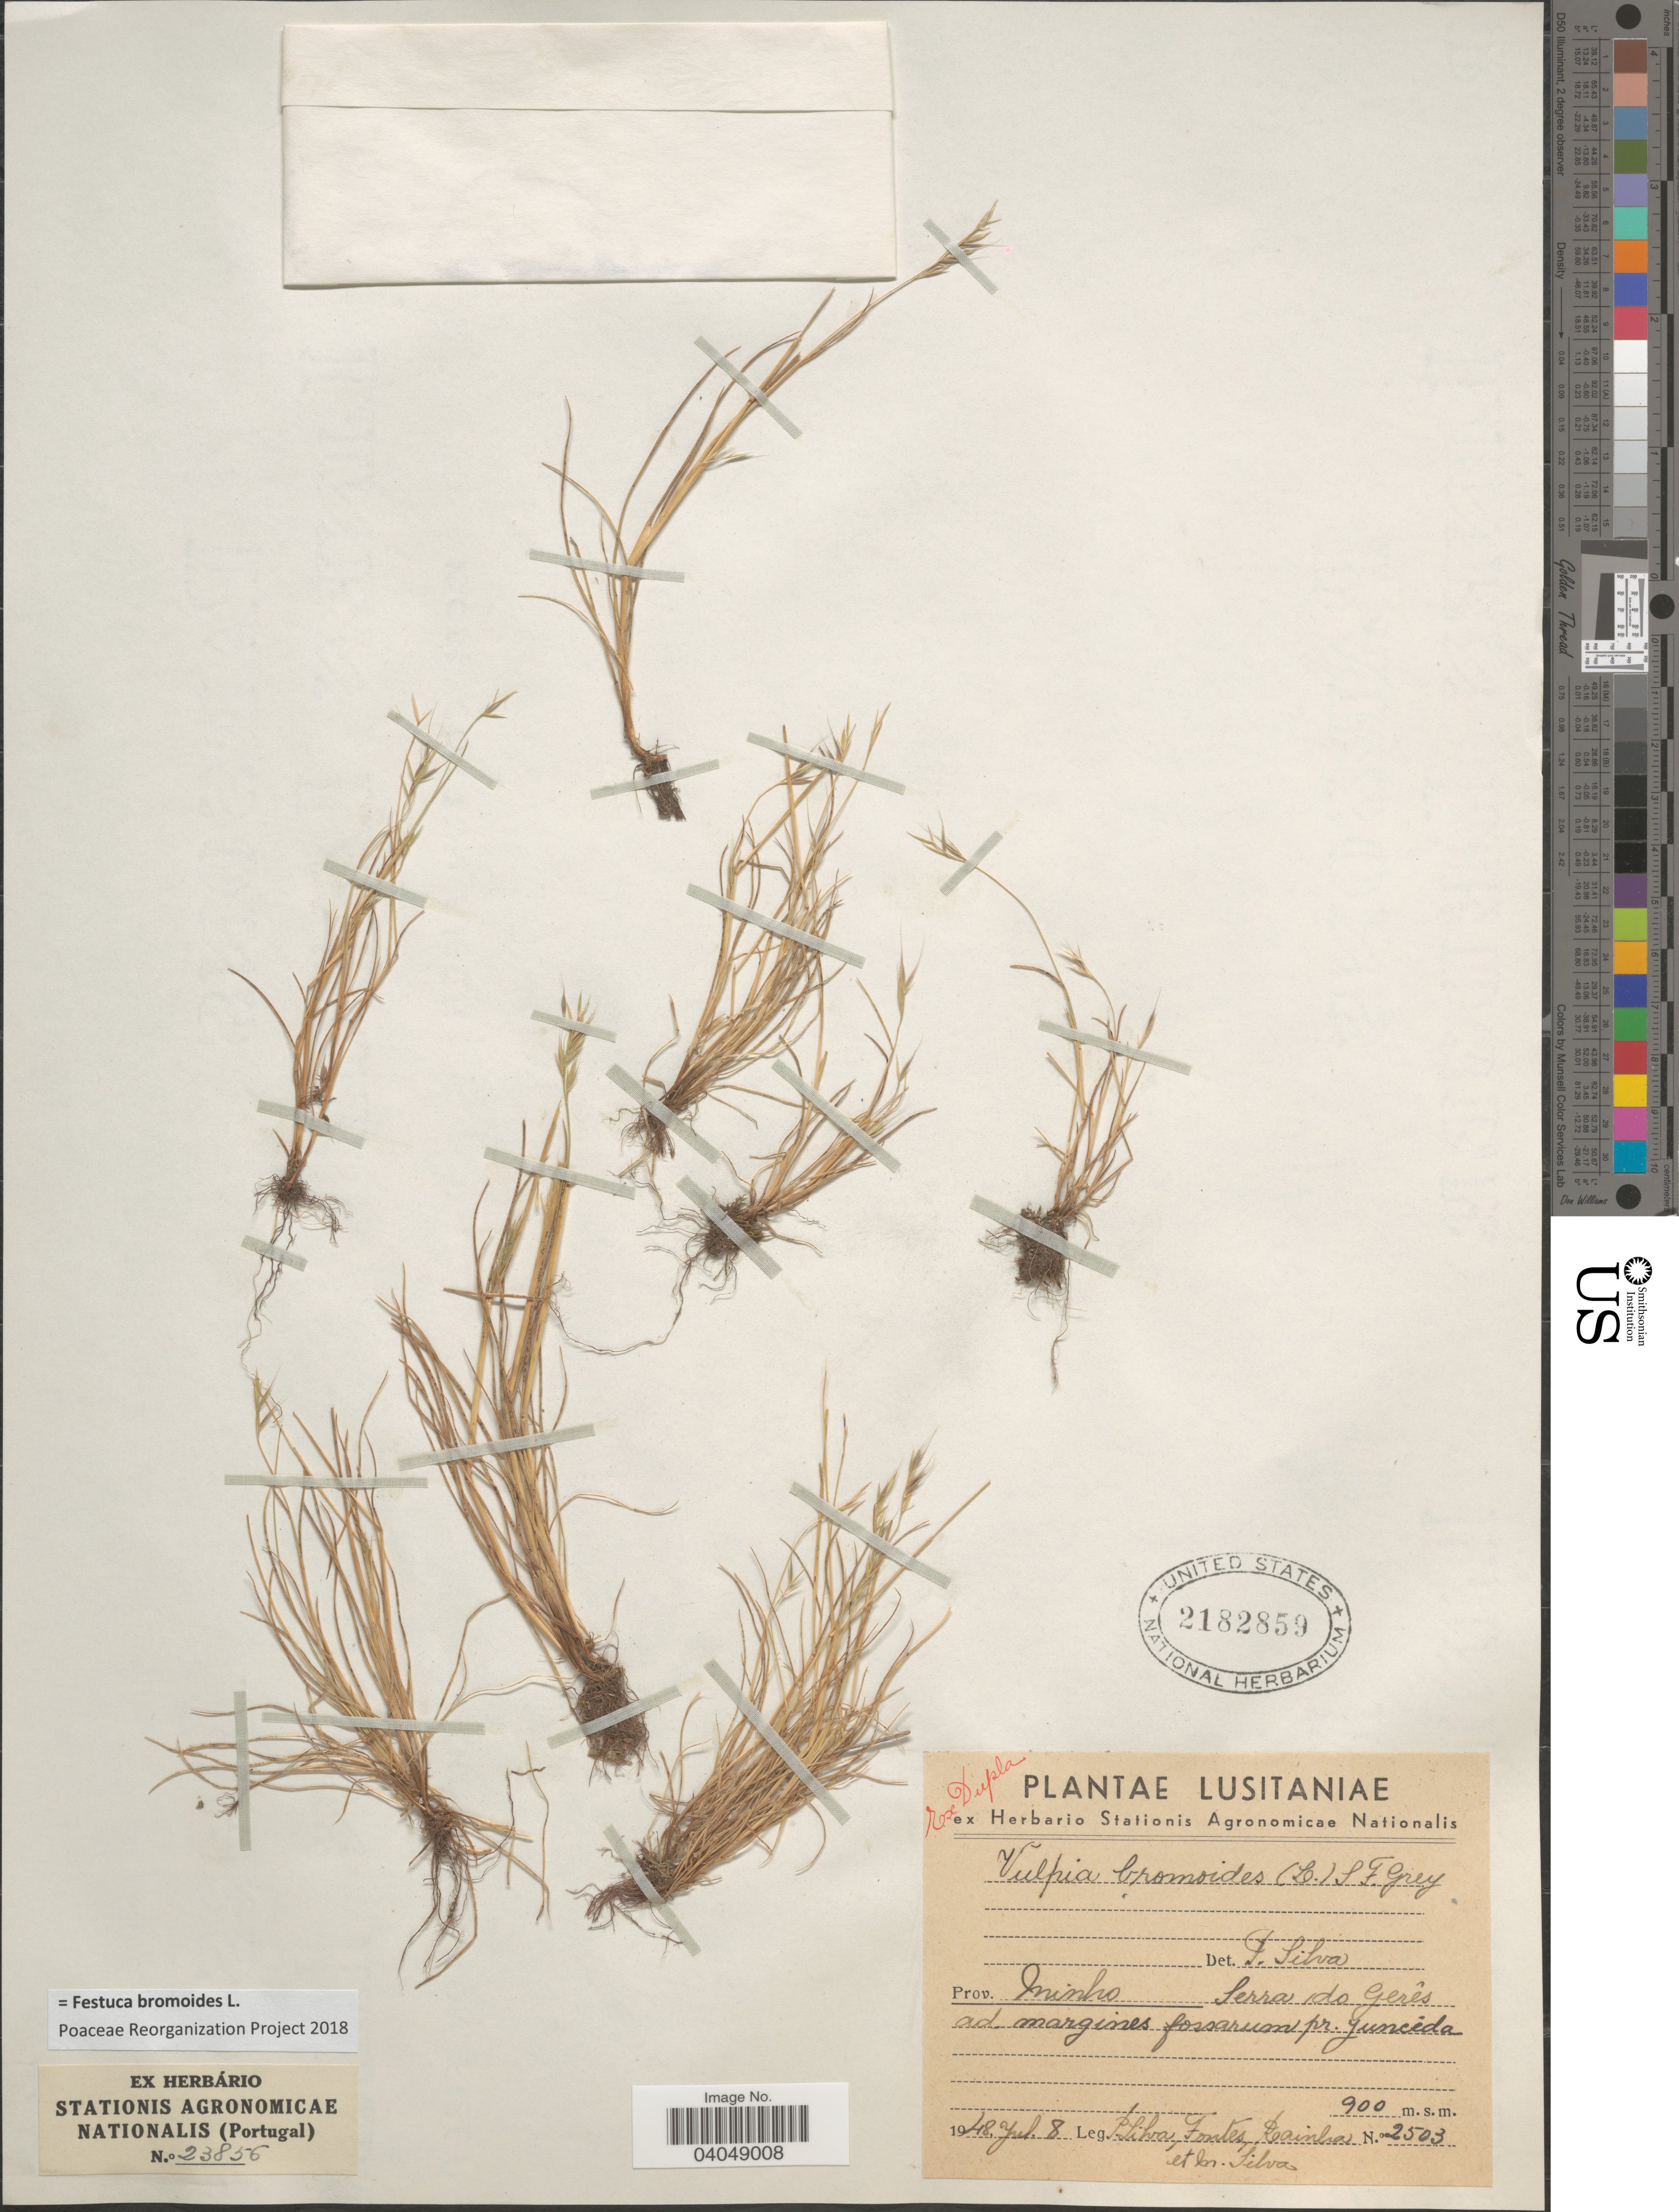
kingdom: Plantae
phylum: Tracheophyta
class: Liliopsida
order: Poales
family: Poaceae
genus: Festuca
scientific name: Festuca bromoides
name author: L.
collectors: P. Silva, Fontes, Rainha & M. Silva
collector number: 2503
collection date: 1948-07-08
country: Portugal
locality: Lusitaniae. Prov. Minho. Serra do Gerês ad margines fossarum pr. Juncida.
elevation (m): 900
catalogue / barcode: US 2182859